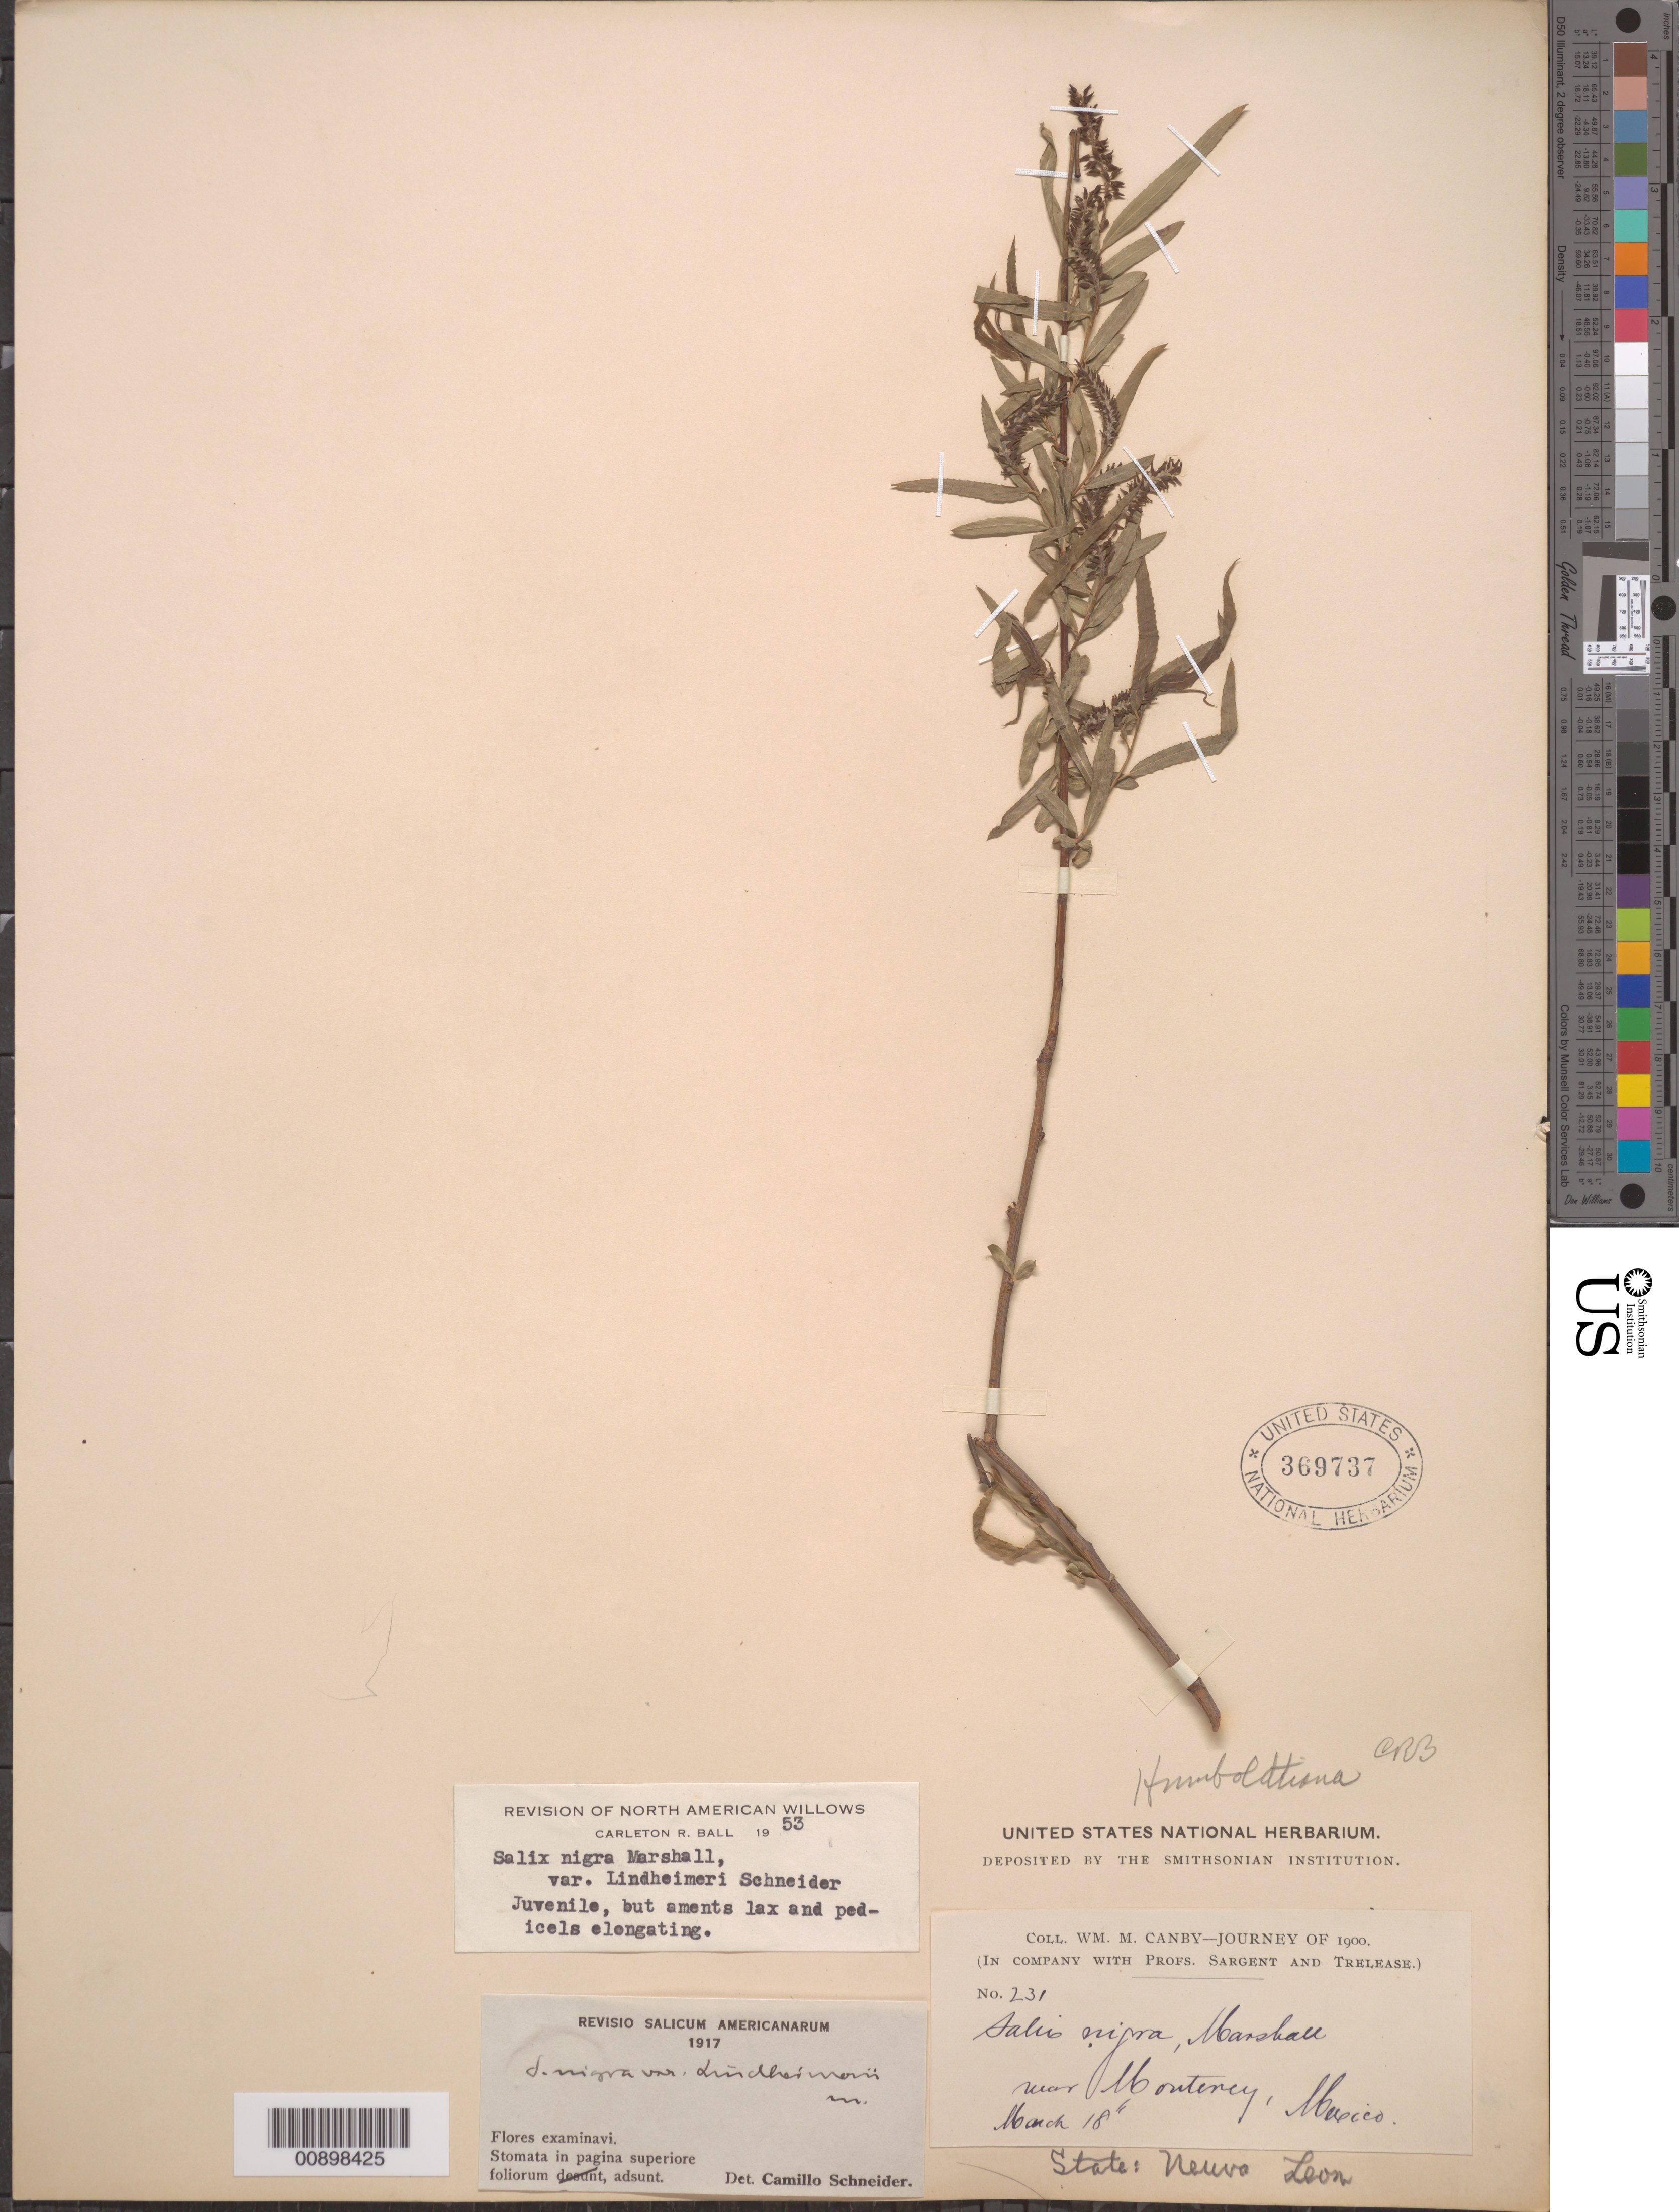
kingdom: Plantae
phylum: Tracheophyta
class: Magnoliopsida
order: Malpighiales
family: Salicaceae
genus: Salix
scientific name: Salix nigra var. lindheimeri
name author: C.K. Schneid.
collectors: W. M. Canby, -- Sargent & -- Trelease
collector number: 231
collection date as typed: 18 Mar 1900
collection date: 1900-03-18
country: Mexico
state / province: Nuevo León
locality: Near Monterrey, State of Nuevo León.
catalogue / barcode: US 369737